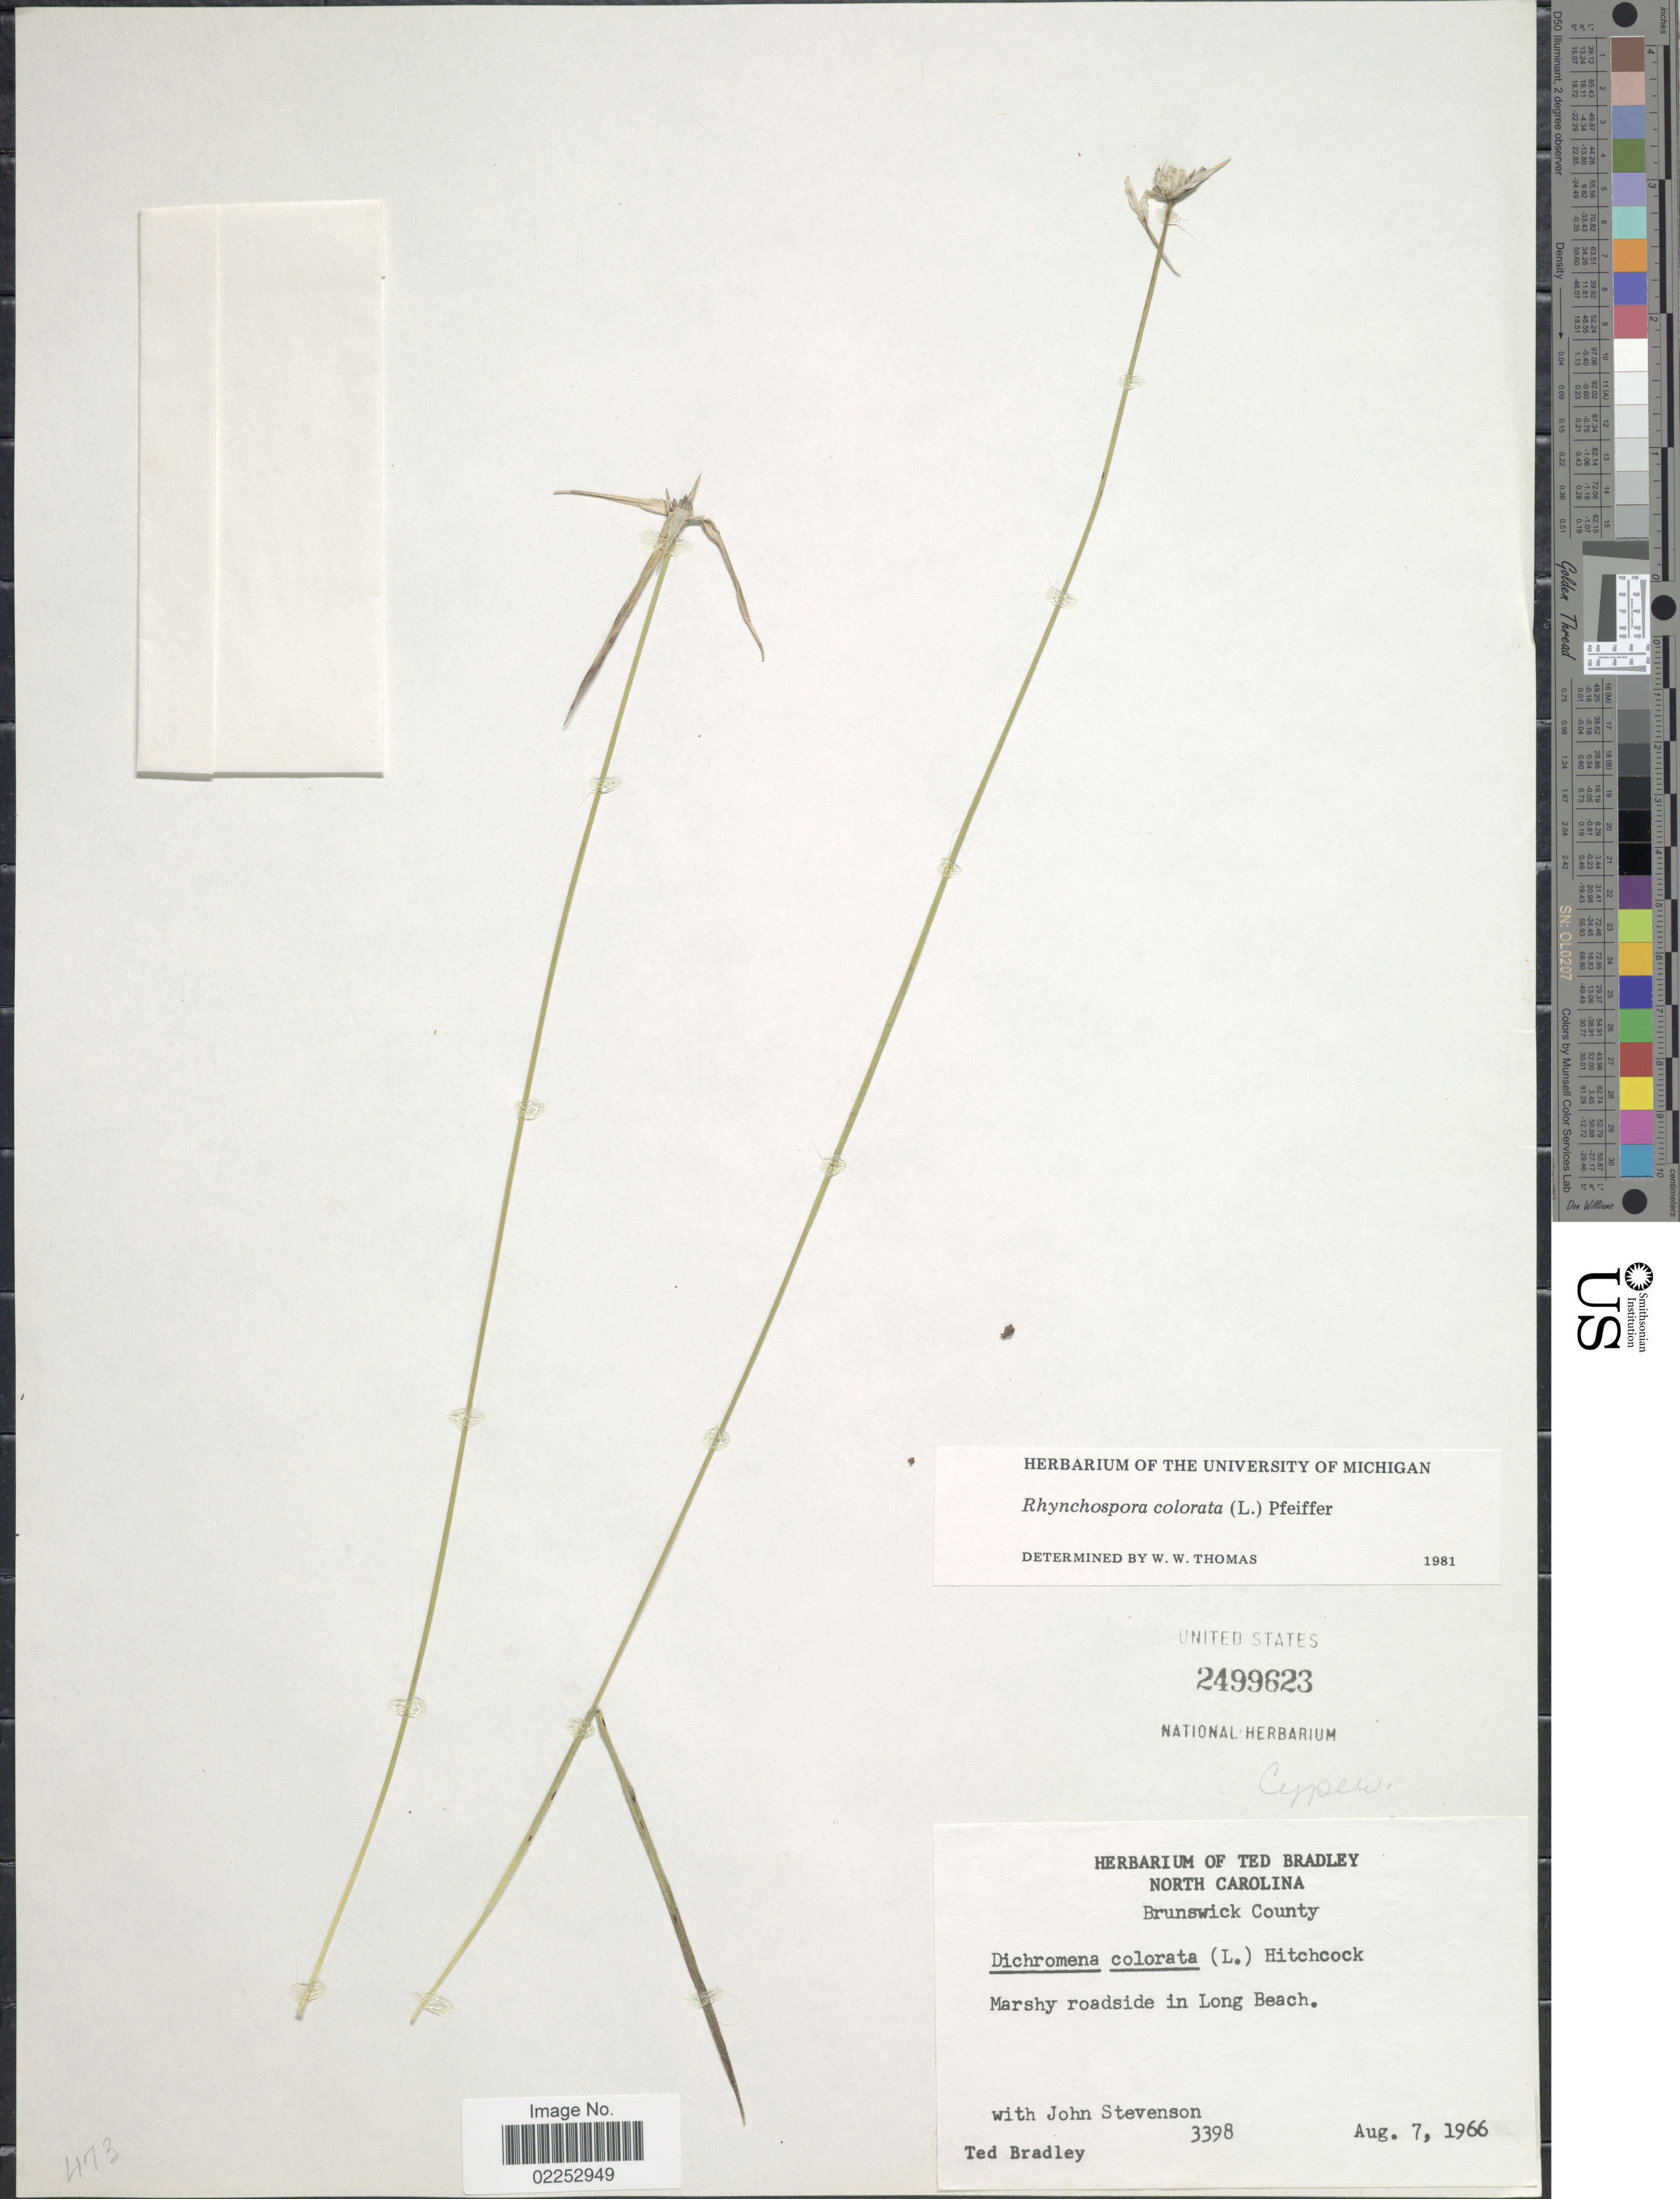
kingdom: Plantae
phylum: Tracheophyta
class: Liliopsida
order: Poales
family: Cyperaceae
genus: Rhynchospora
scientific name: Rhynchospora colorata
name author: (L.) H. Pfeiff.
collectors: T. Bradley & J. Stevenson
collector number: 3398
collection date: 1966-08-07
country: United States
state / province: North Carolina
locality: Brunswick County, Long Beach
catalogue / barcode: US 2499623